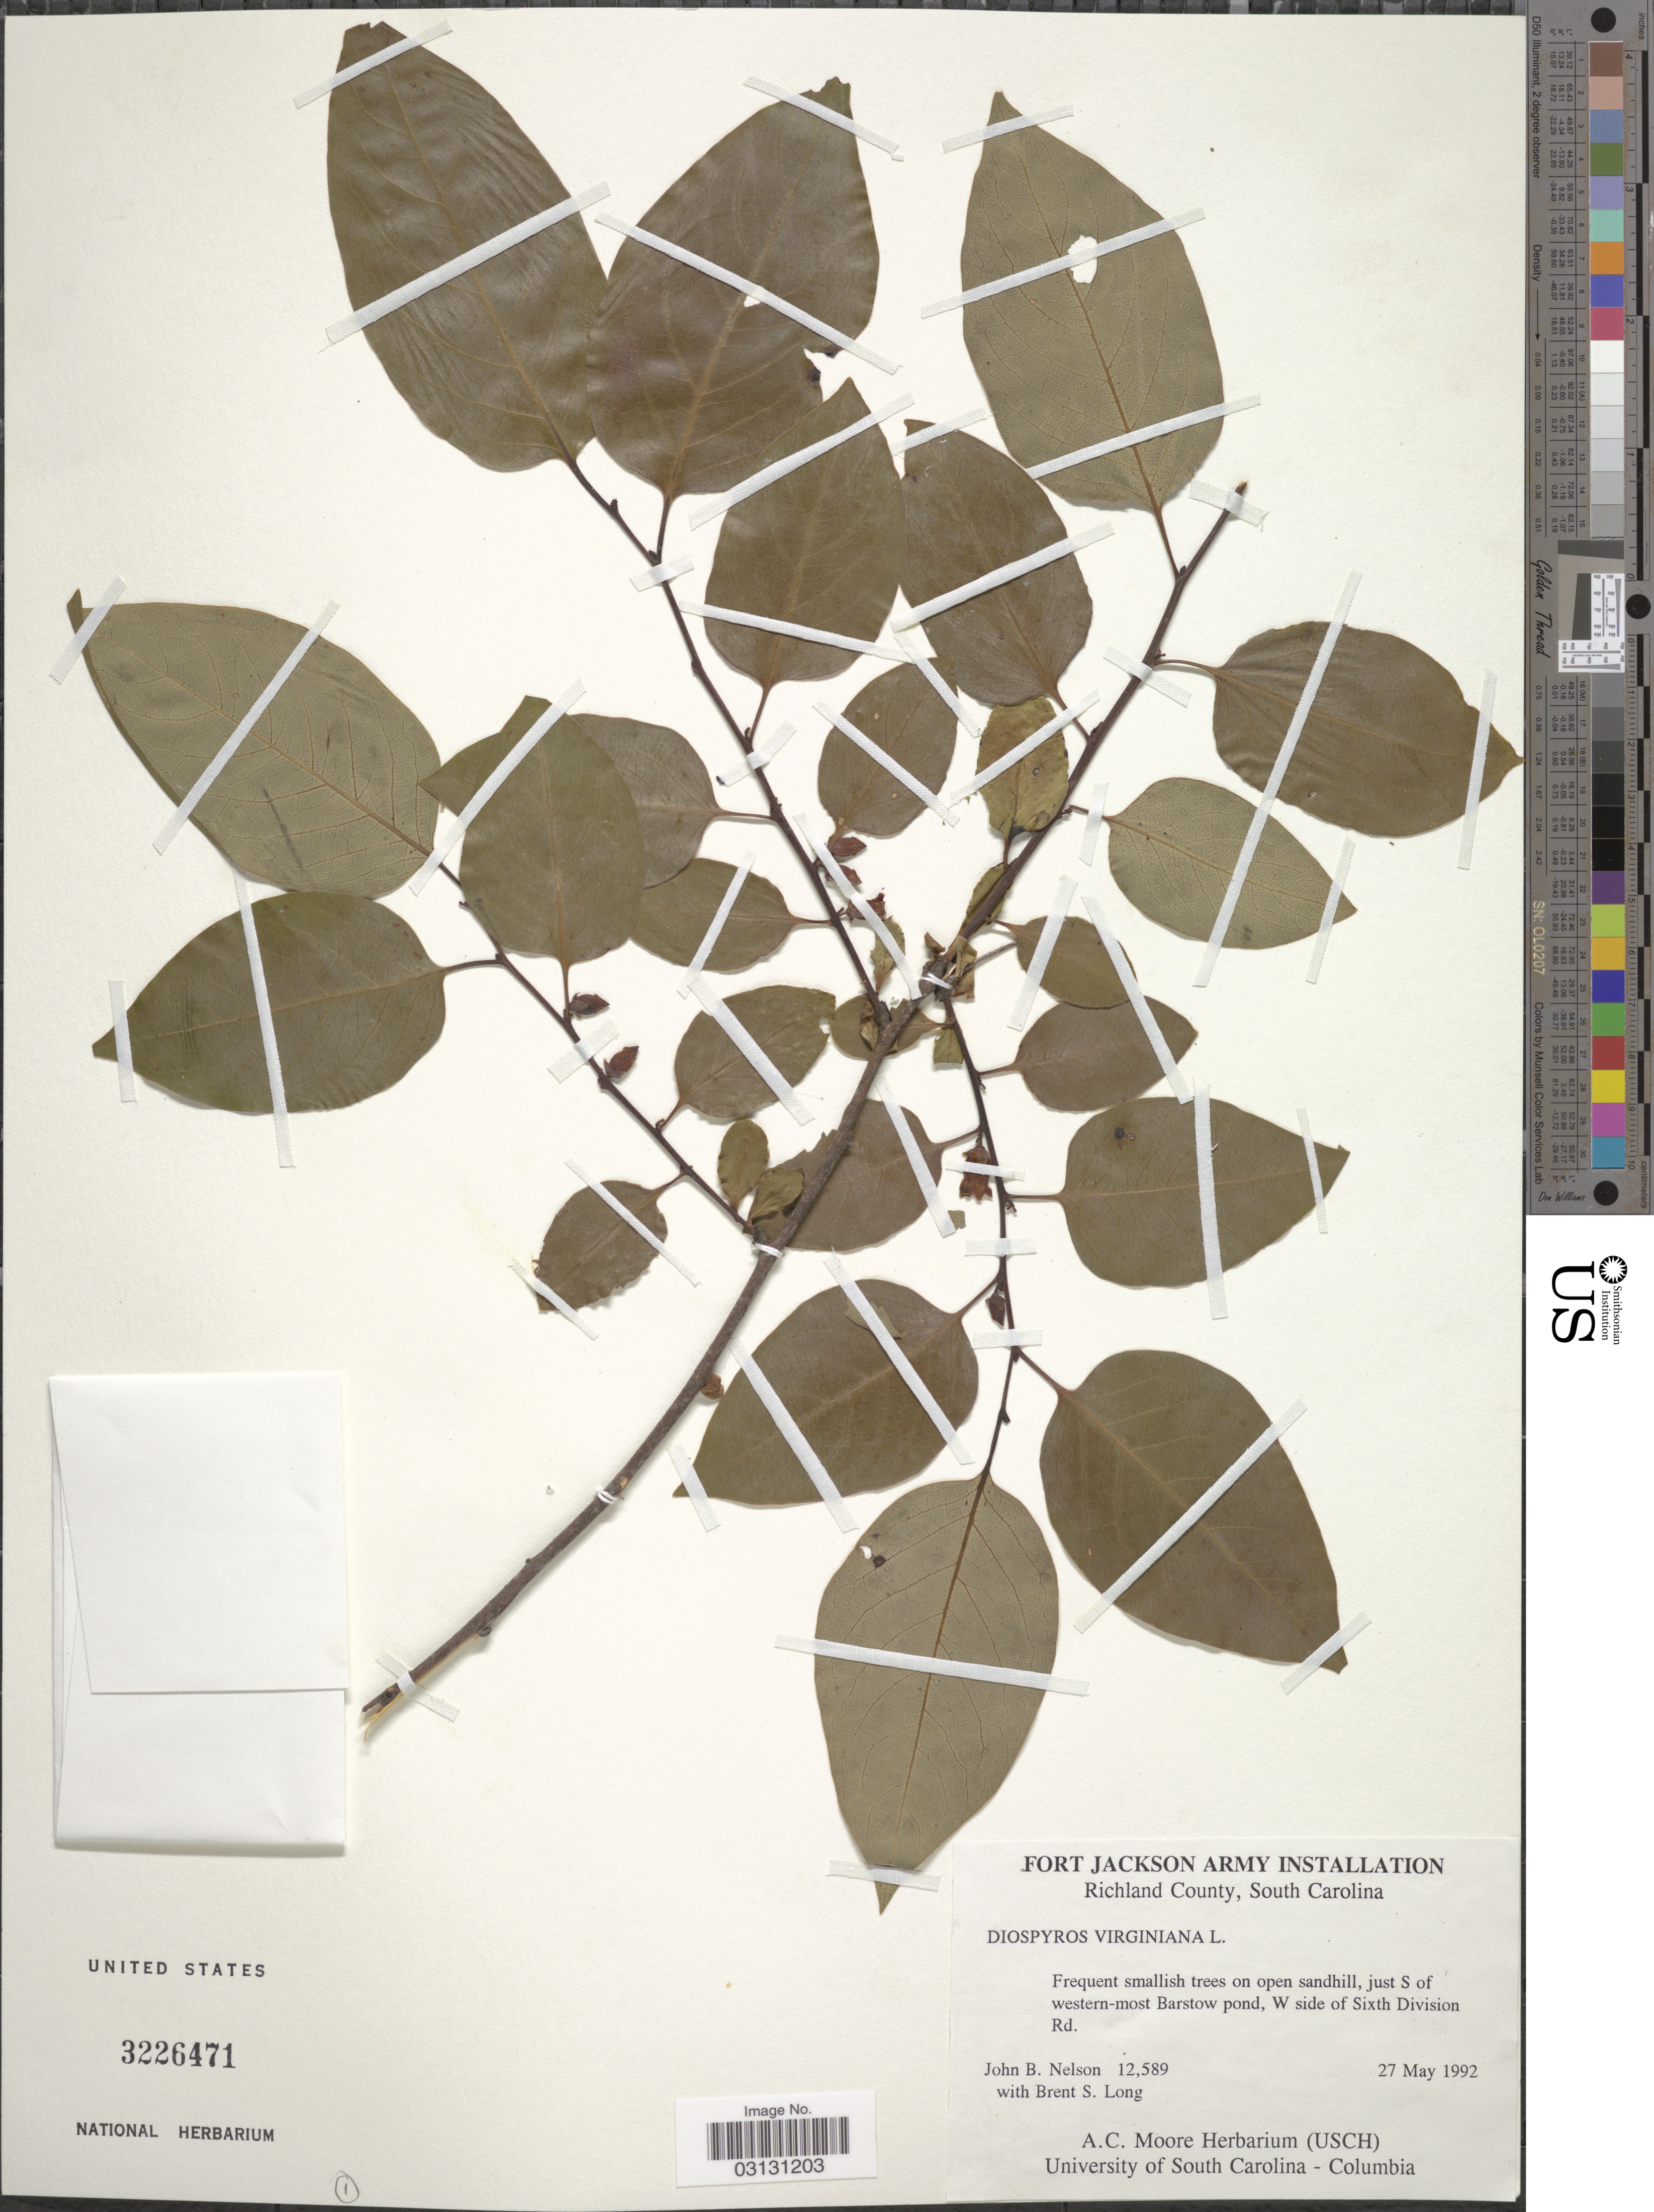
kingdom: Plantae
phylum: Tracheophyta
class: Magnoliopsida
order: Ericales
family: Ebenaceae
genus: Diospyros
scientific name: Diospyros virginiana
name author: L.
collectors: J. Nelson & B. Long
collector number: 12589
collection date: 1992-05-27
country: United States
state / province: South Carolina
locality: Richland County. Just S of western-most Barstow pond, W side of Sixth Division Rd.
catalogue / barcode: US 3226471